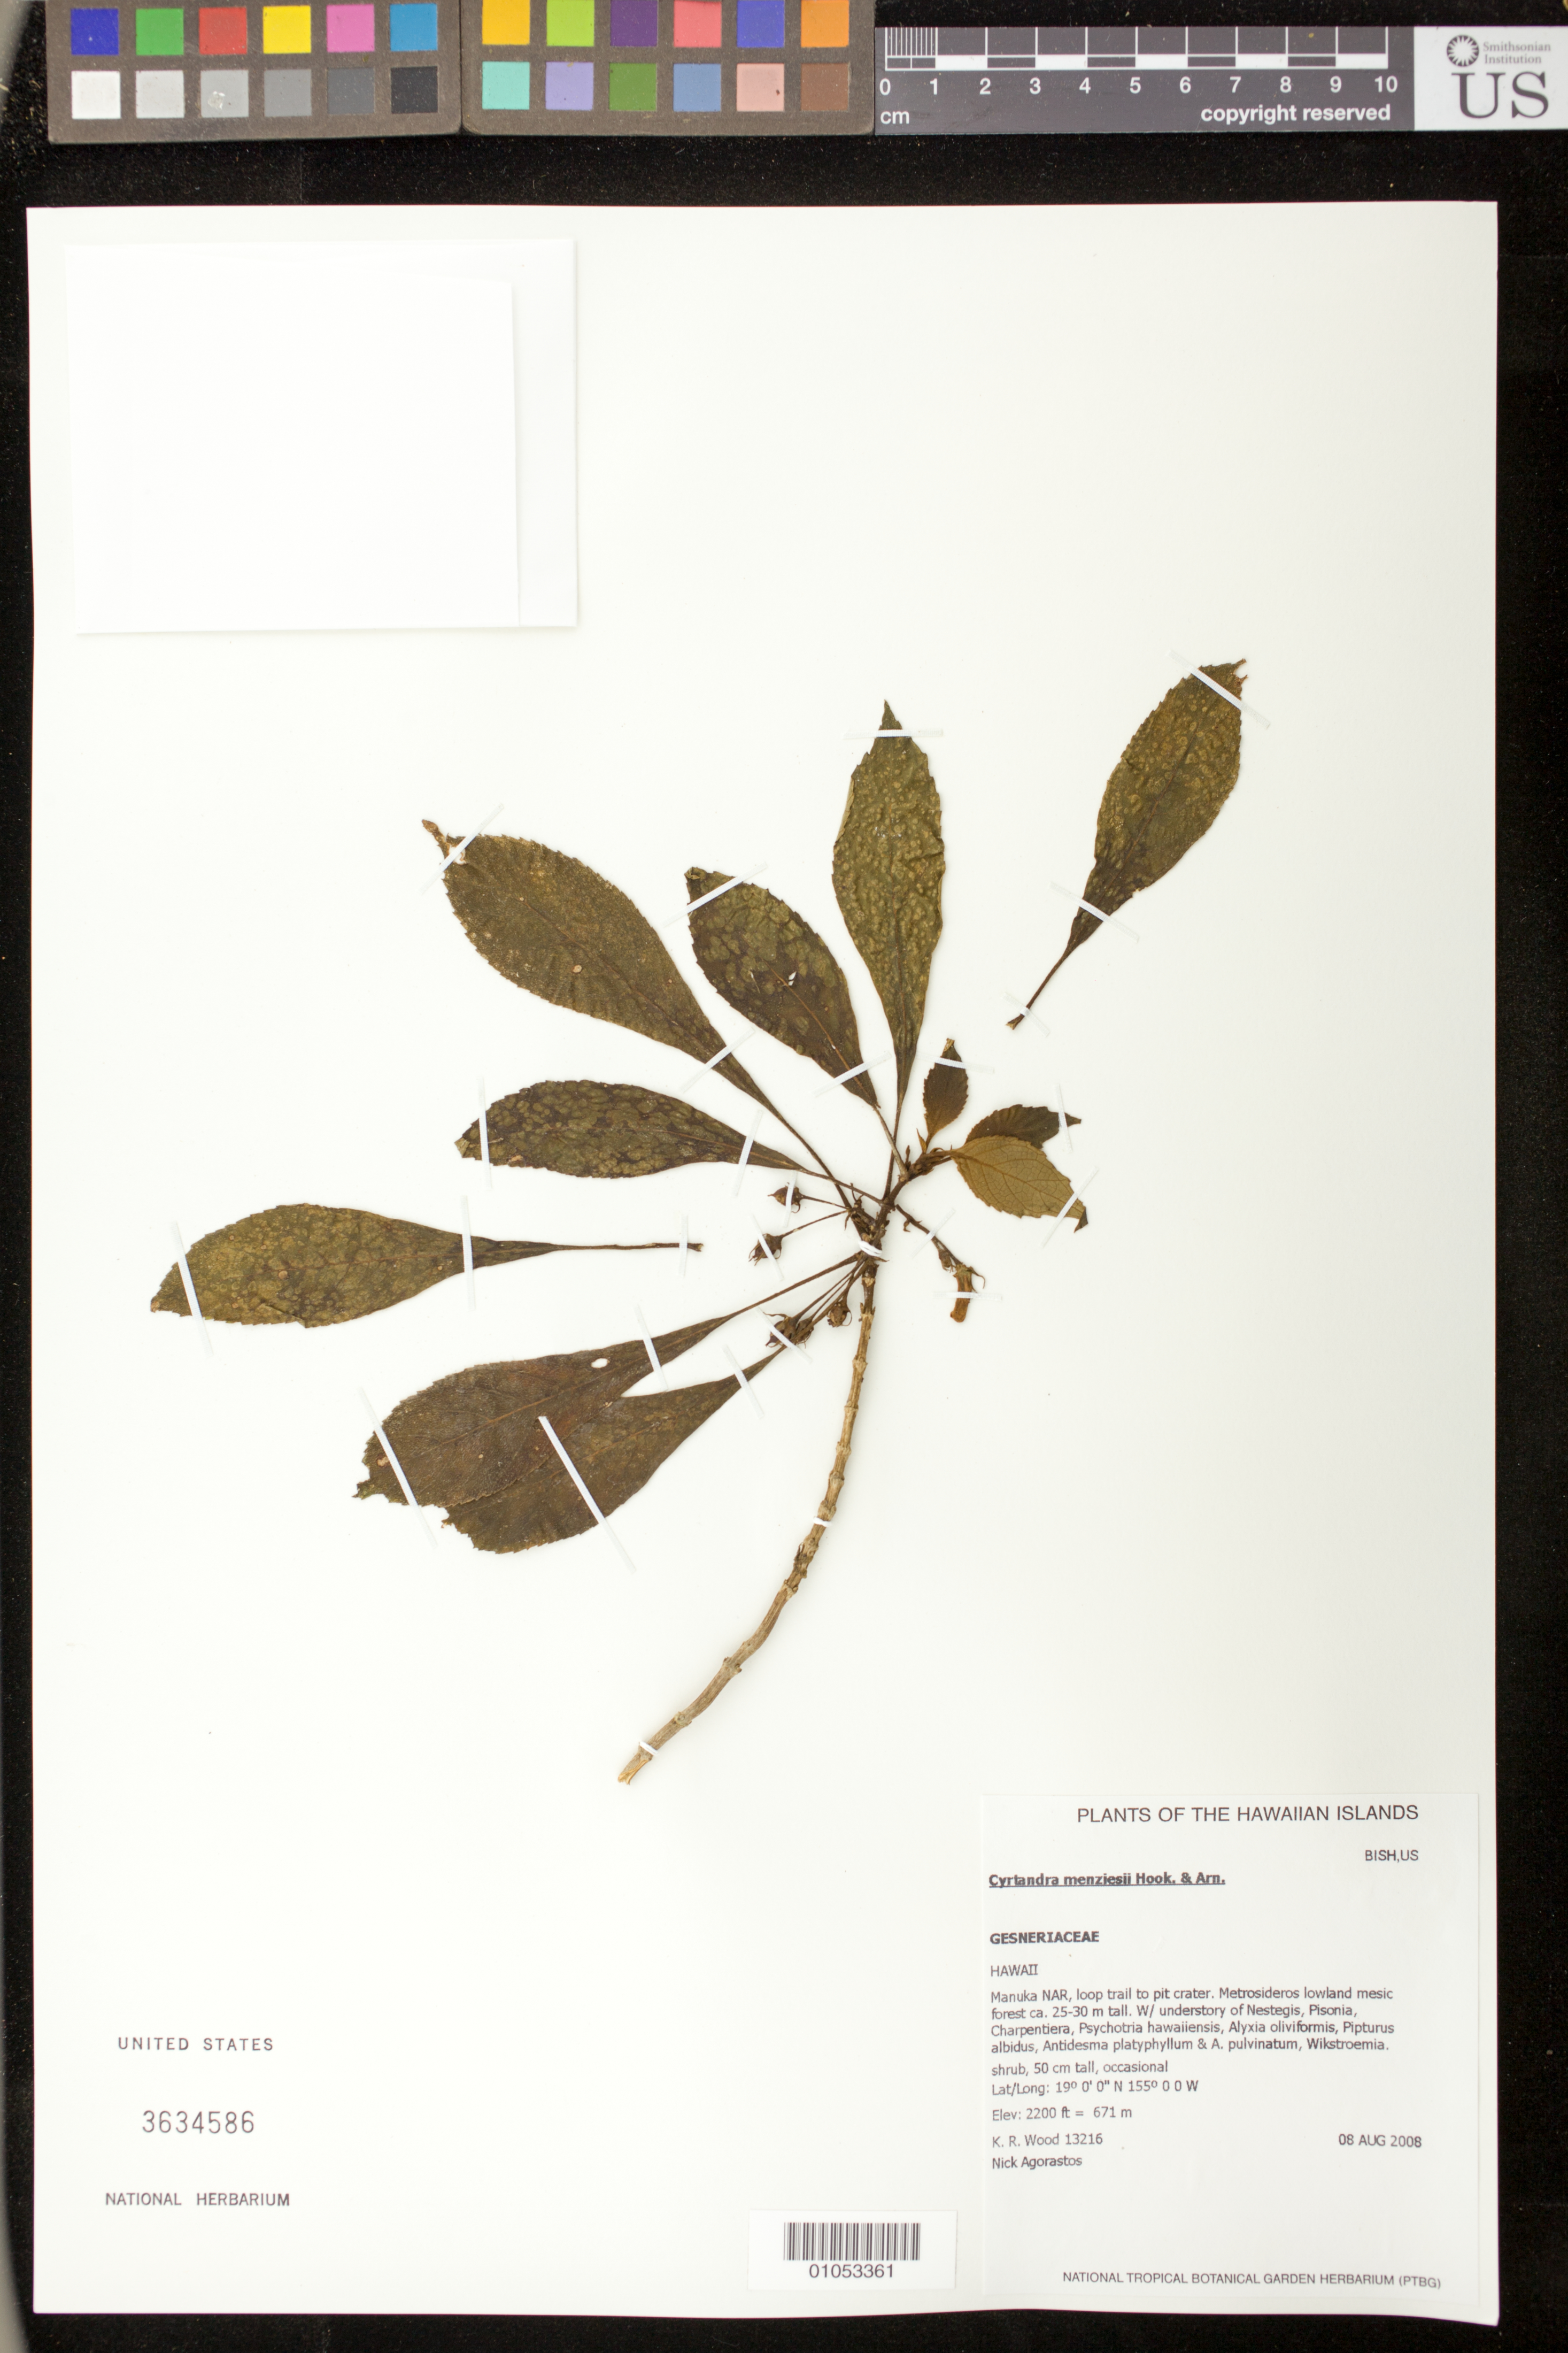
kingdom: Plantae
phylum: Tracheophyta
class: Magnoliopsida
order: Lamiales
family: Gesneriaceae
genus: Cyrtandra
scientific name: Cyrtandra menziesii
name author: Hook. & Arn.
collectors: K. R. Wood & N. Agorastos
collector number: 13216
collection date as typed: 8 Aug 2008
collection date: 2008-08-08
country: United States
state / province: Hawaii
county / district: Hawaii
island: Hawaii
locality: Manuka NAR, loop trail to pit crater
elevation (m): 671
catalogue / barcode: US 3634586